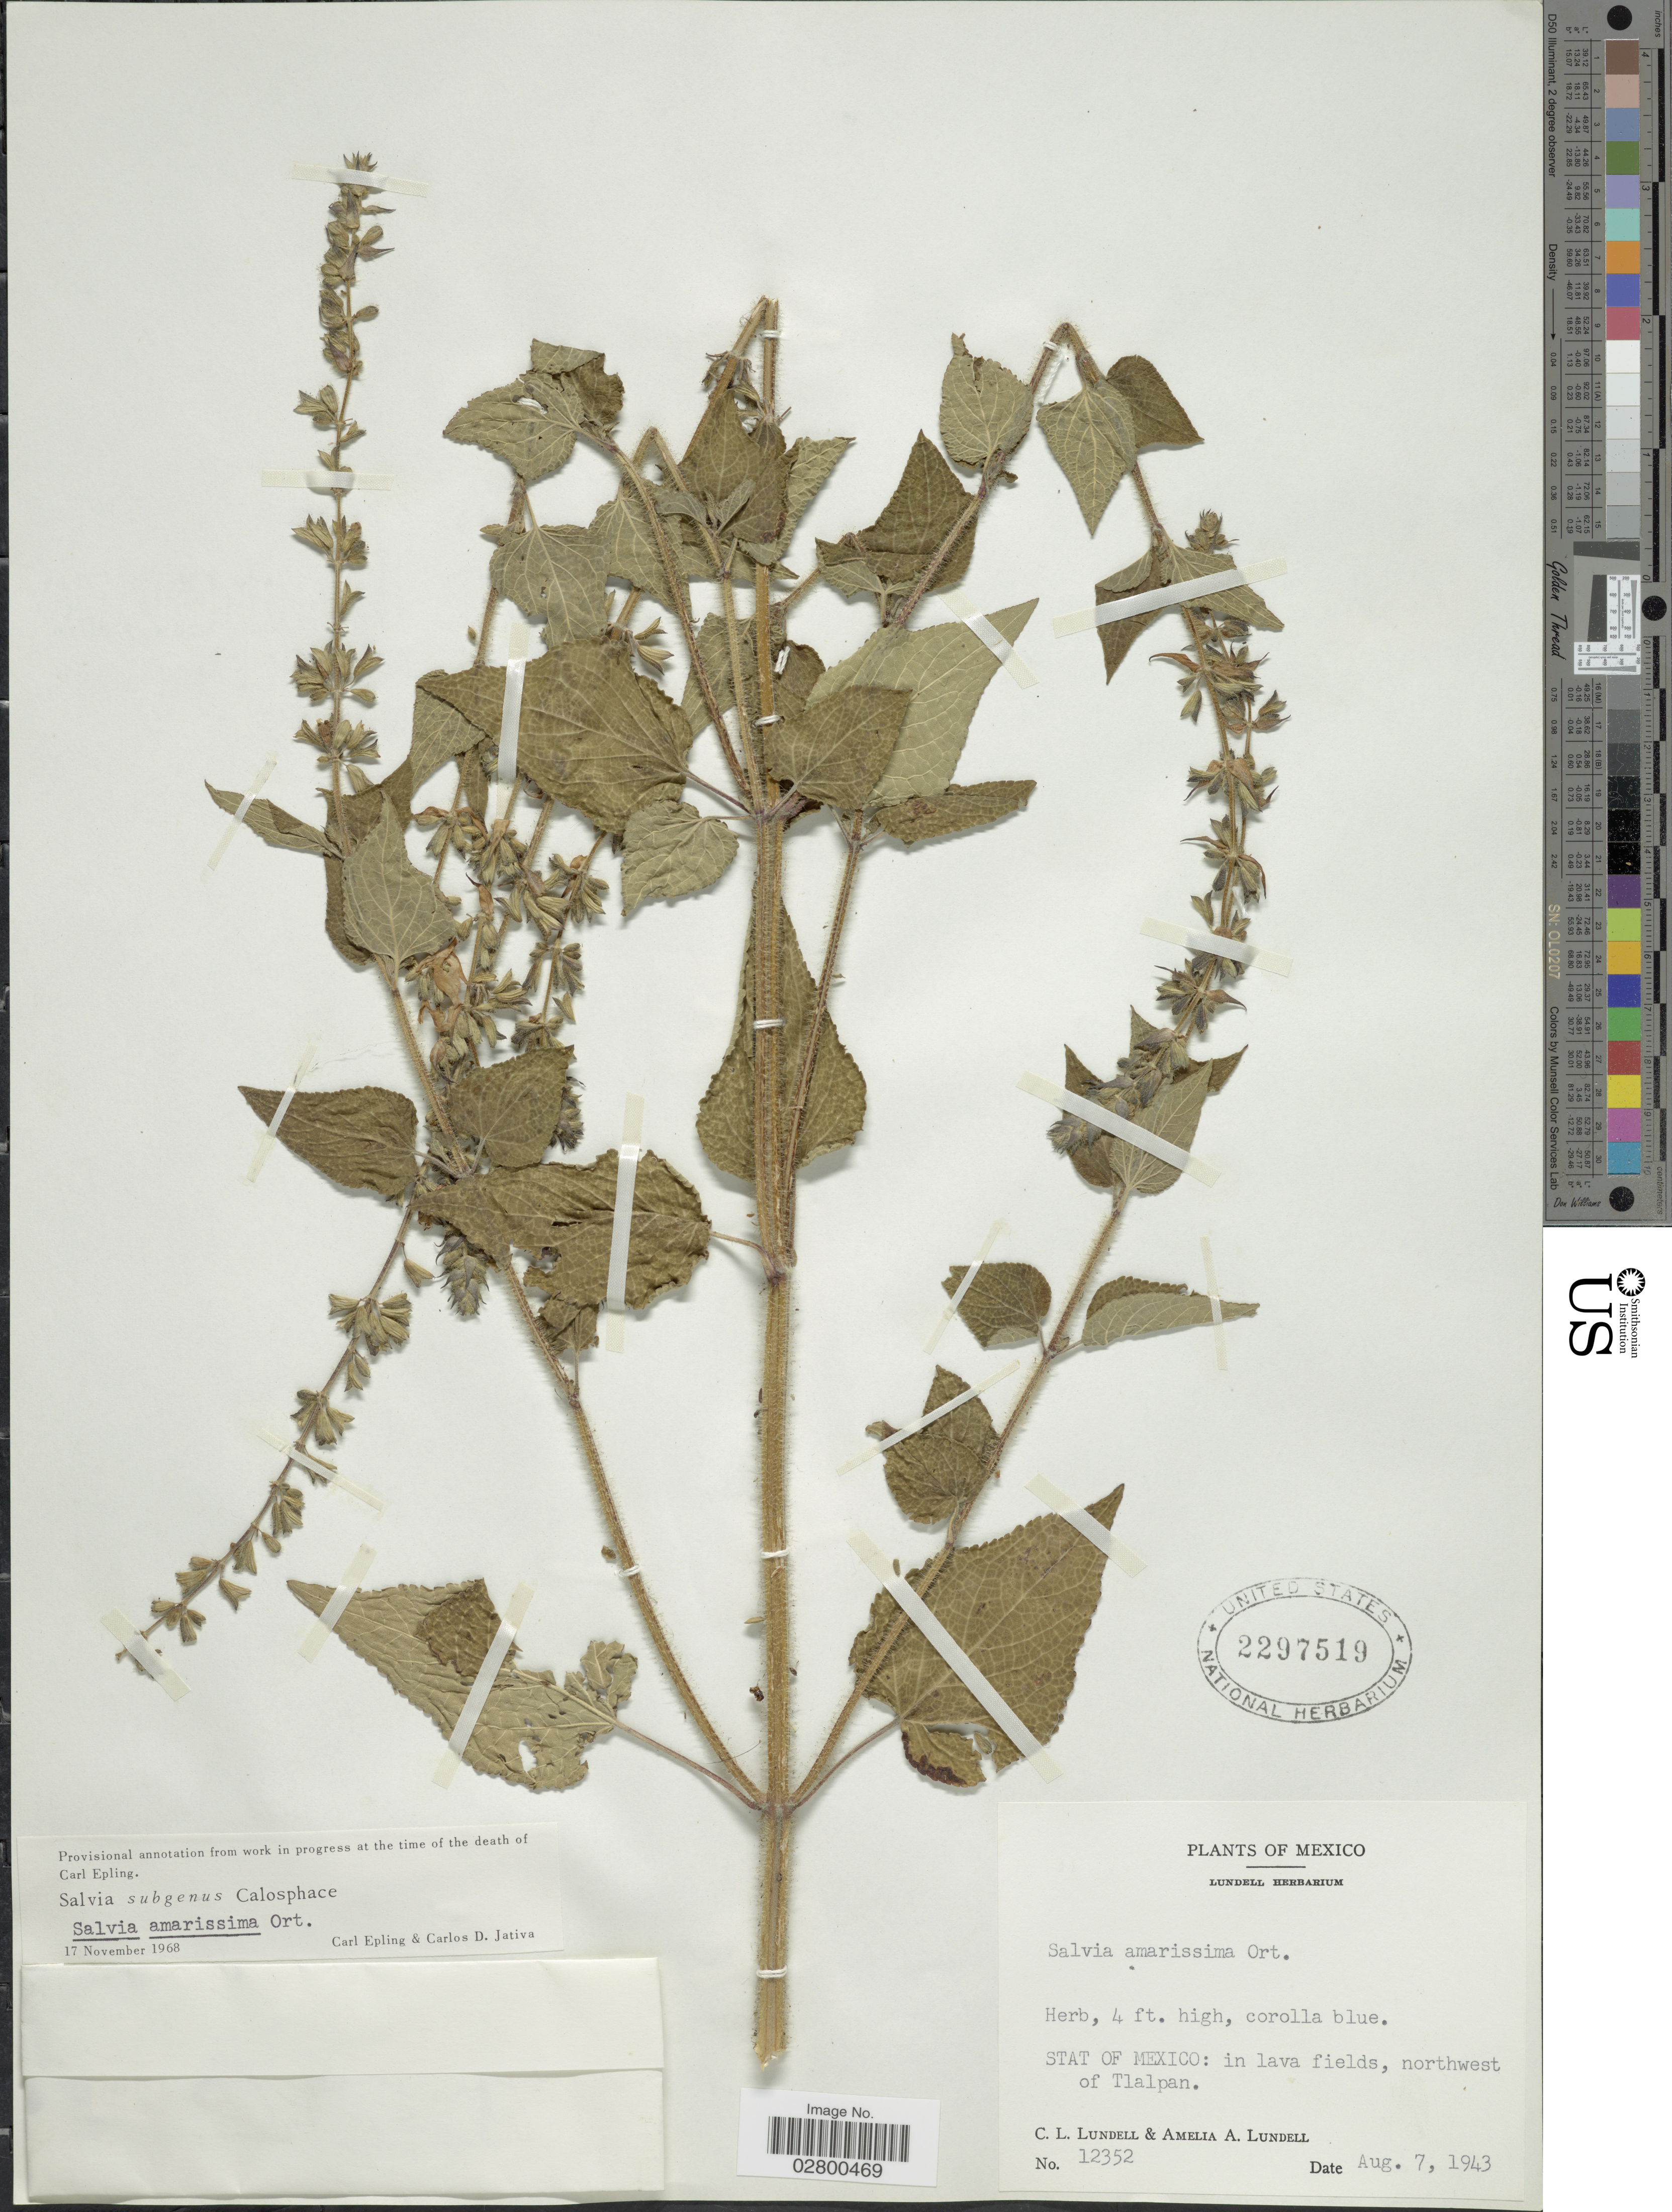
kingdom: Plantae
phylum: Tracheophyta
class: Magnoliopsida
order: Lamiales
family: Lamiaceae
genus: Salvia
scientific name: Salvia amarissima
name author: Orteg.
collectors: C. L. Lundell & A. A. Lundell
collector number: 12352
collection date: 1943-08-07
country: Mexico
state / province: México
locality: In lava fields, northwest of Tlalpan.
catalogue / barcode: US 2297519